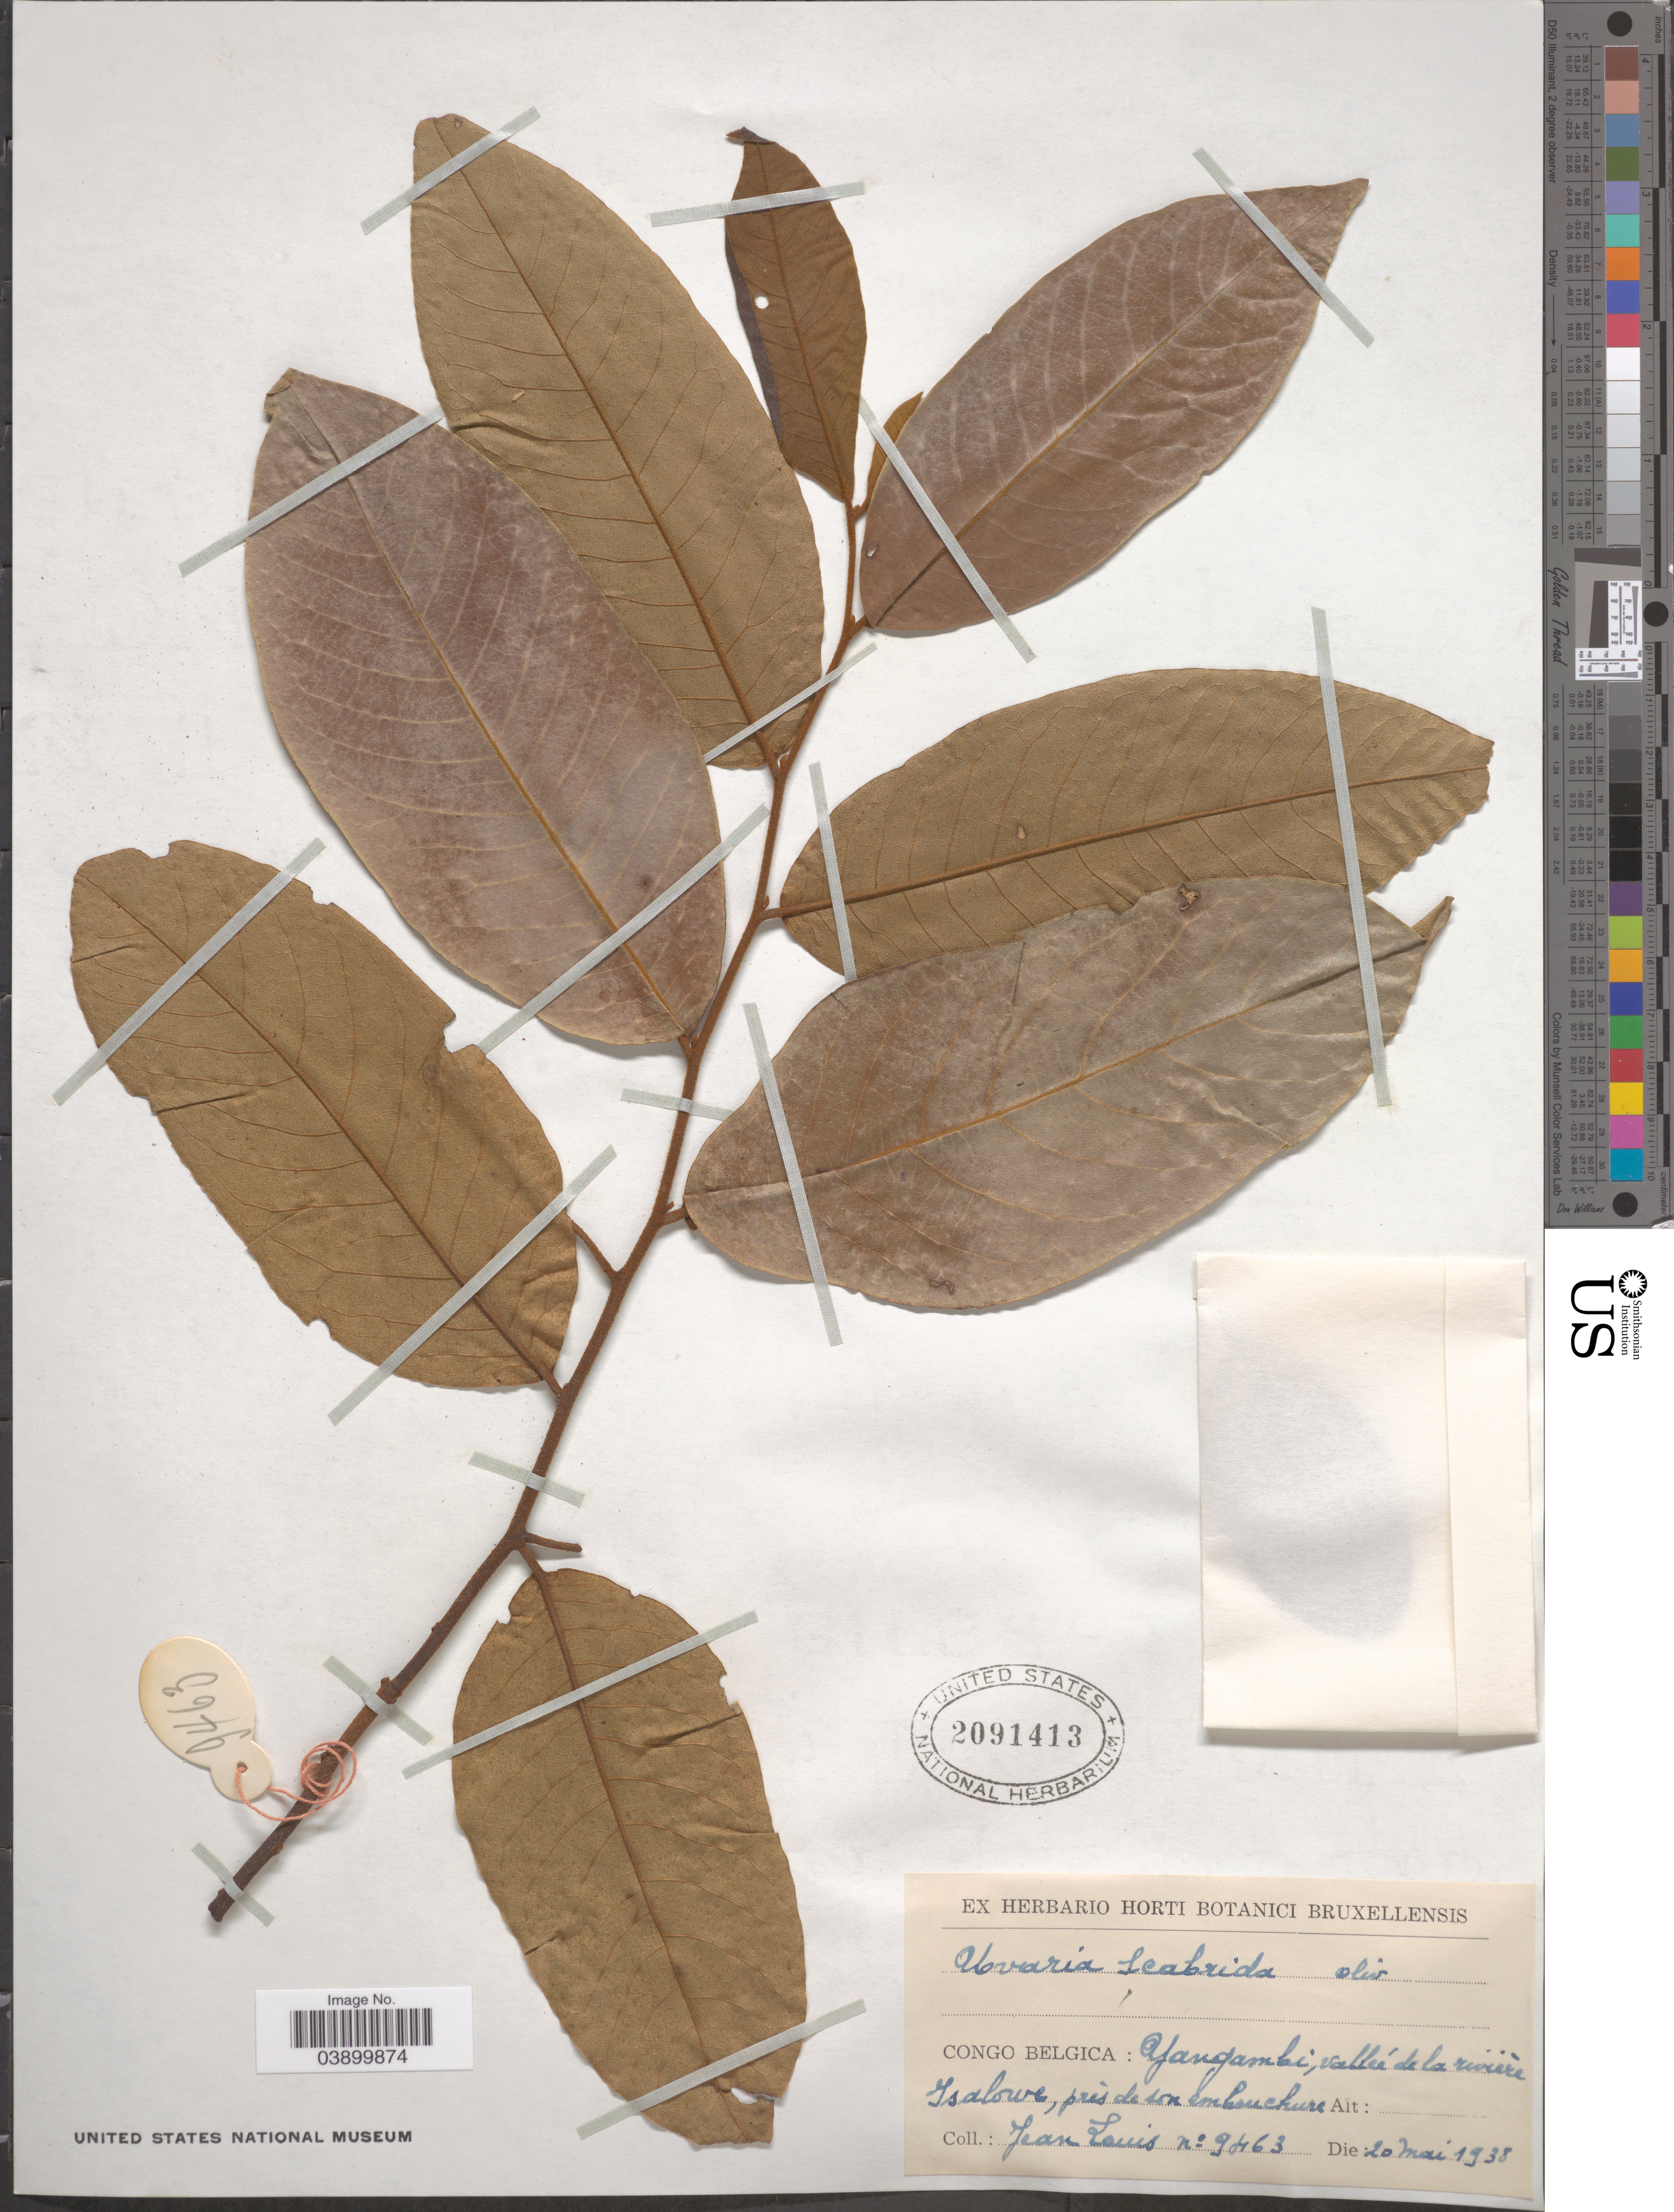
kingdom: Plantae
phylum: Tracheophyta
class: Magnoliopsida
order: Magnoliales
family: Annonaceae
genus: Uvaria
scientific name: Uvaria scabrida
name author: Oliv.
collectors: J. Louis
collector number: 9463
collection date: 1938-05-20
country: Congo, Democratic Republic of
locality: Congo Belgica: Afangambi, vallée de la riviére. Isalowe, prés de son embouchure.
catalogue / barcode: US 2091413